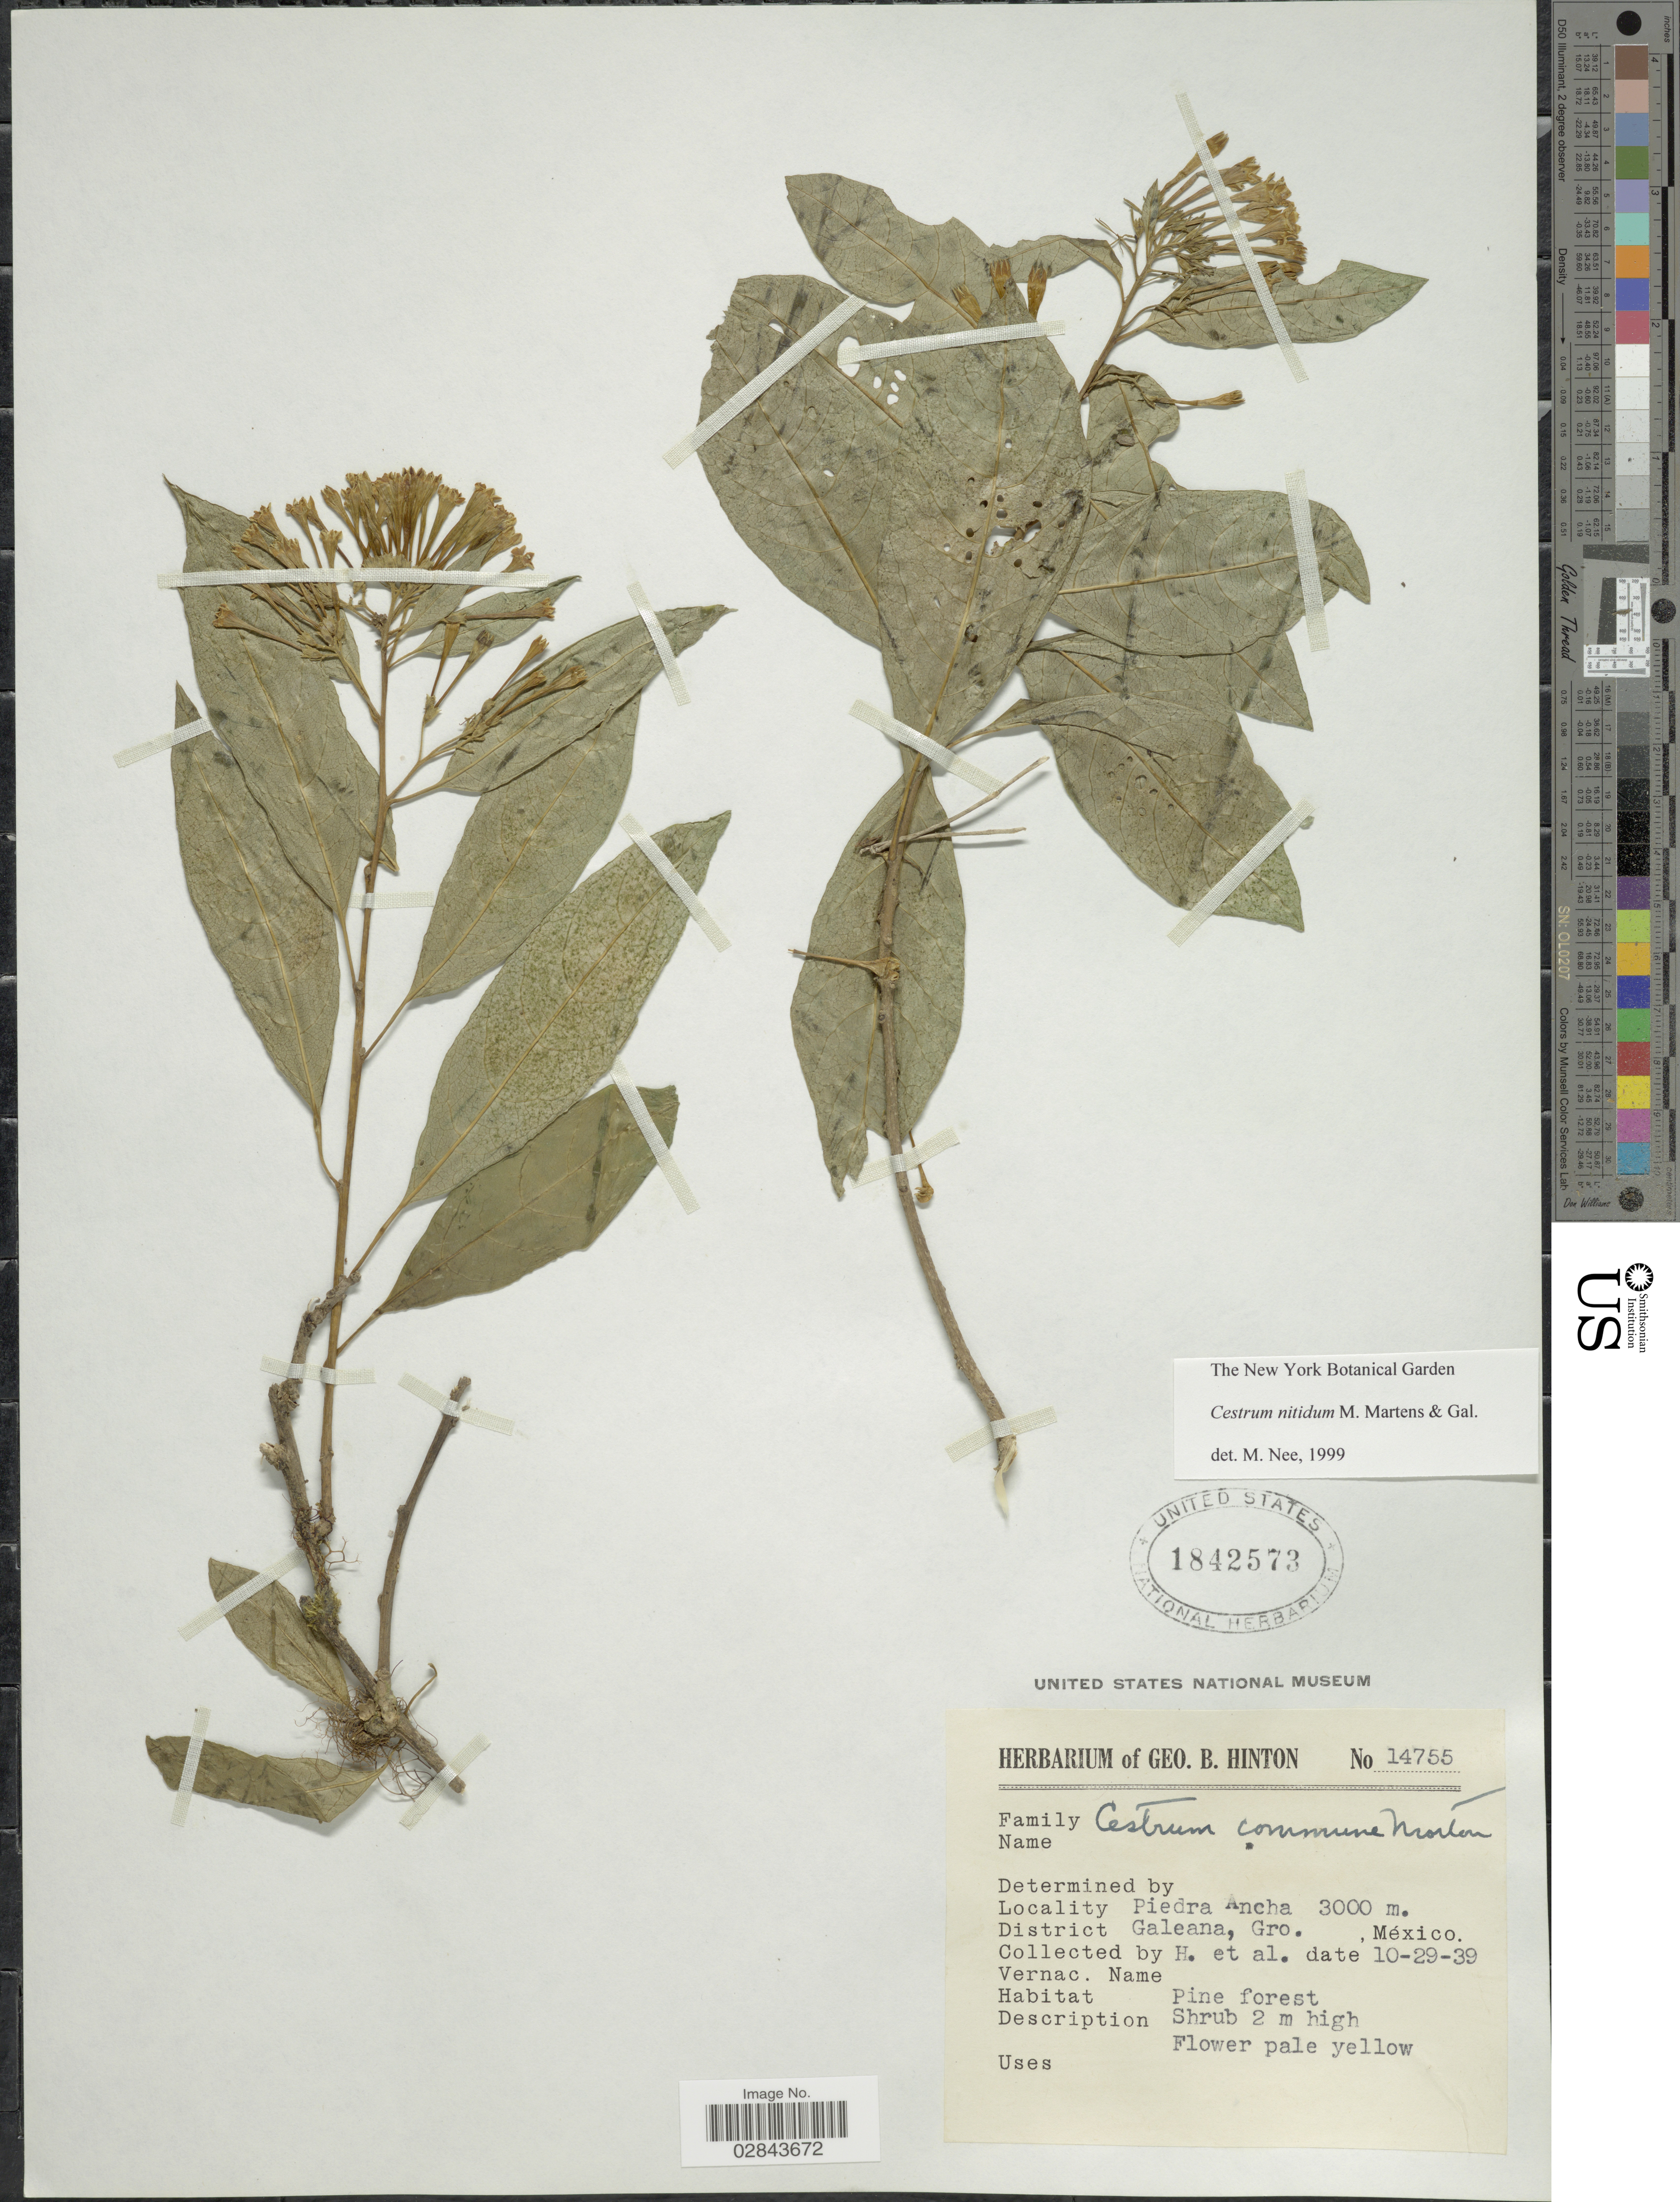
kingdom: Plantae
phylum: Tracheophyta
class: Magnoliopsida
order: Solanales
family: Solanaceae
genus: Cestrum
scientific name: Cestrum nitidum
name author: M. Martens & Galeotti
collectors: G. B. Hinton & et al.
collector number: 14755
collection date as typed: Transcribed d/m/y: 29/10/39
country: Mexico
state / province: Guerrero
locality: Piedra Ancha, District Galeana.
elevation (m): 3000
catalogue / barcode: US 1842573